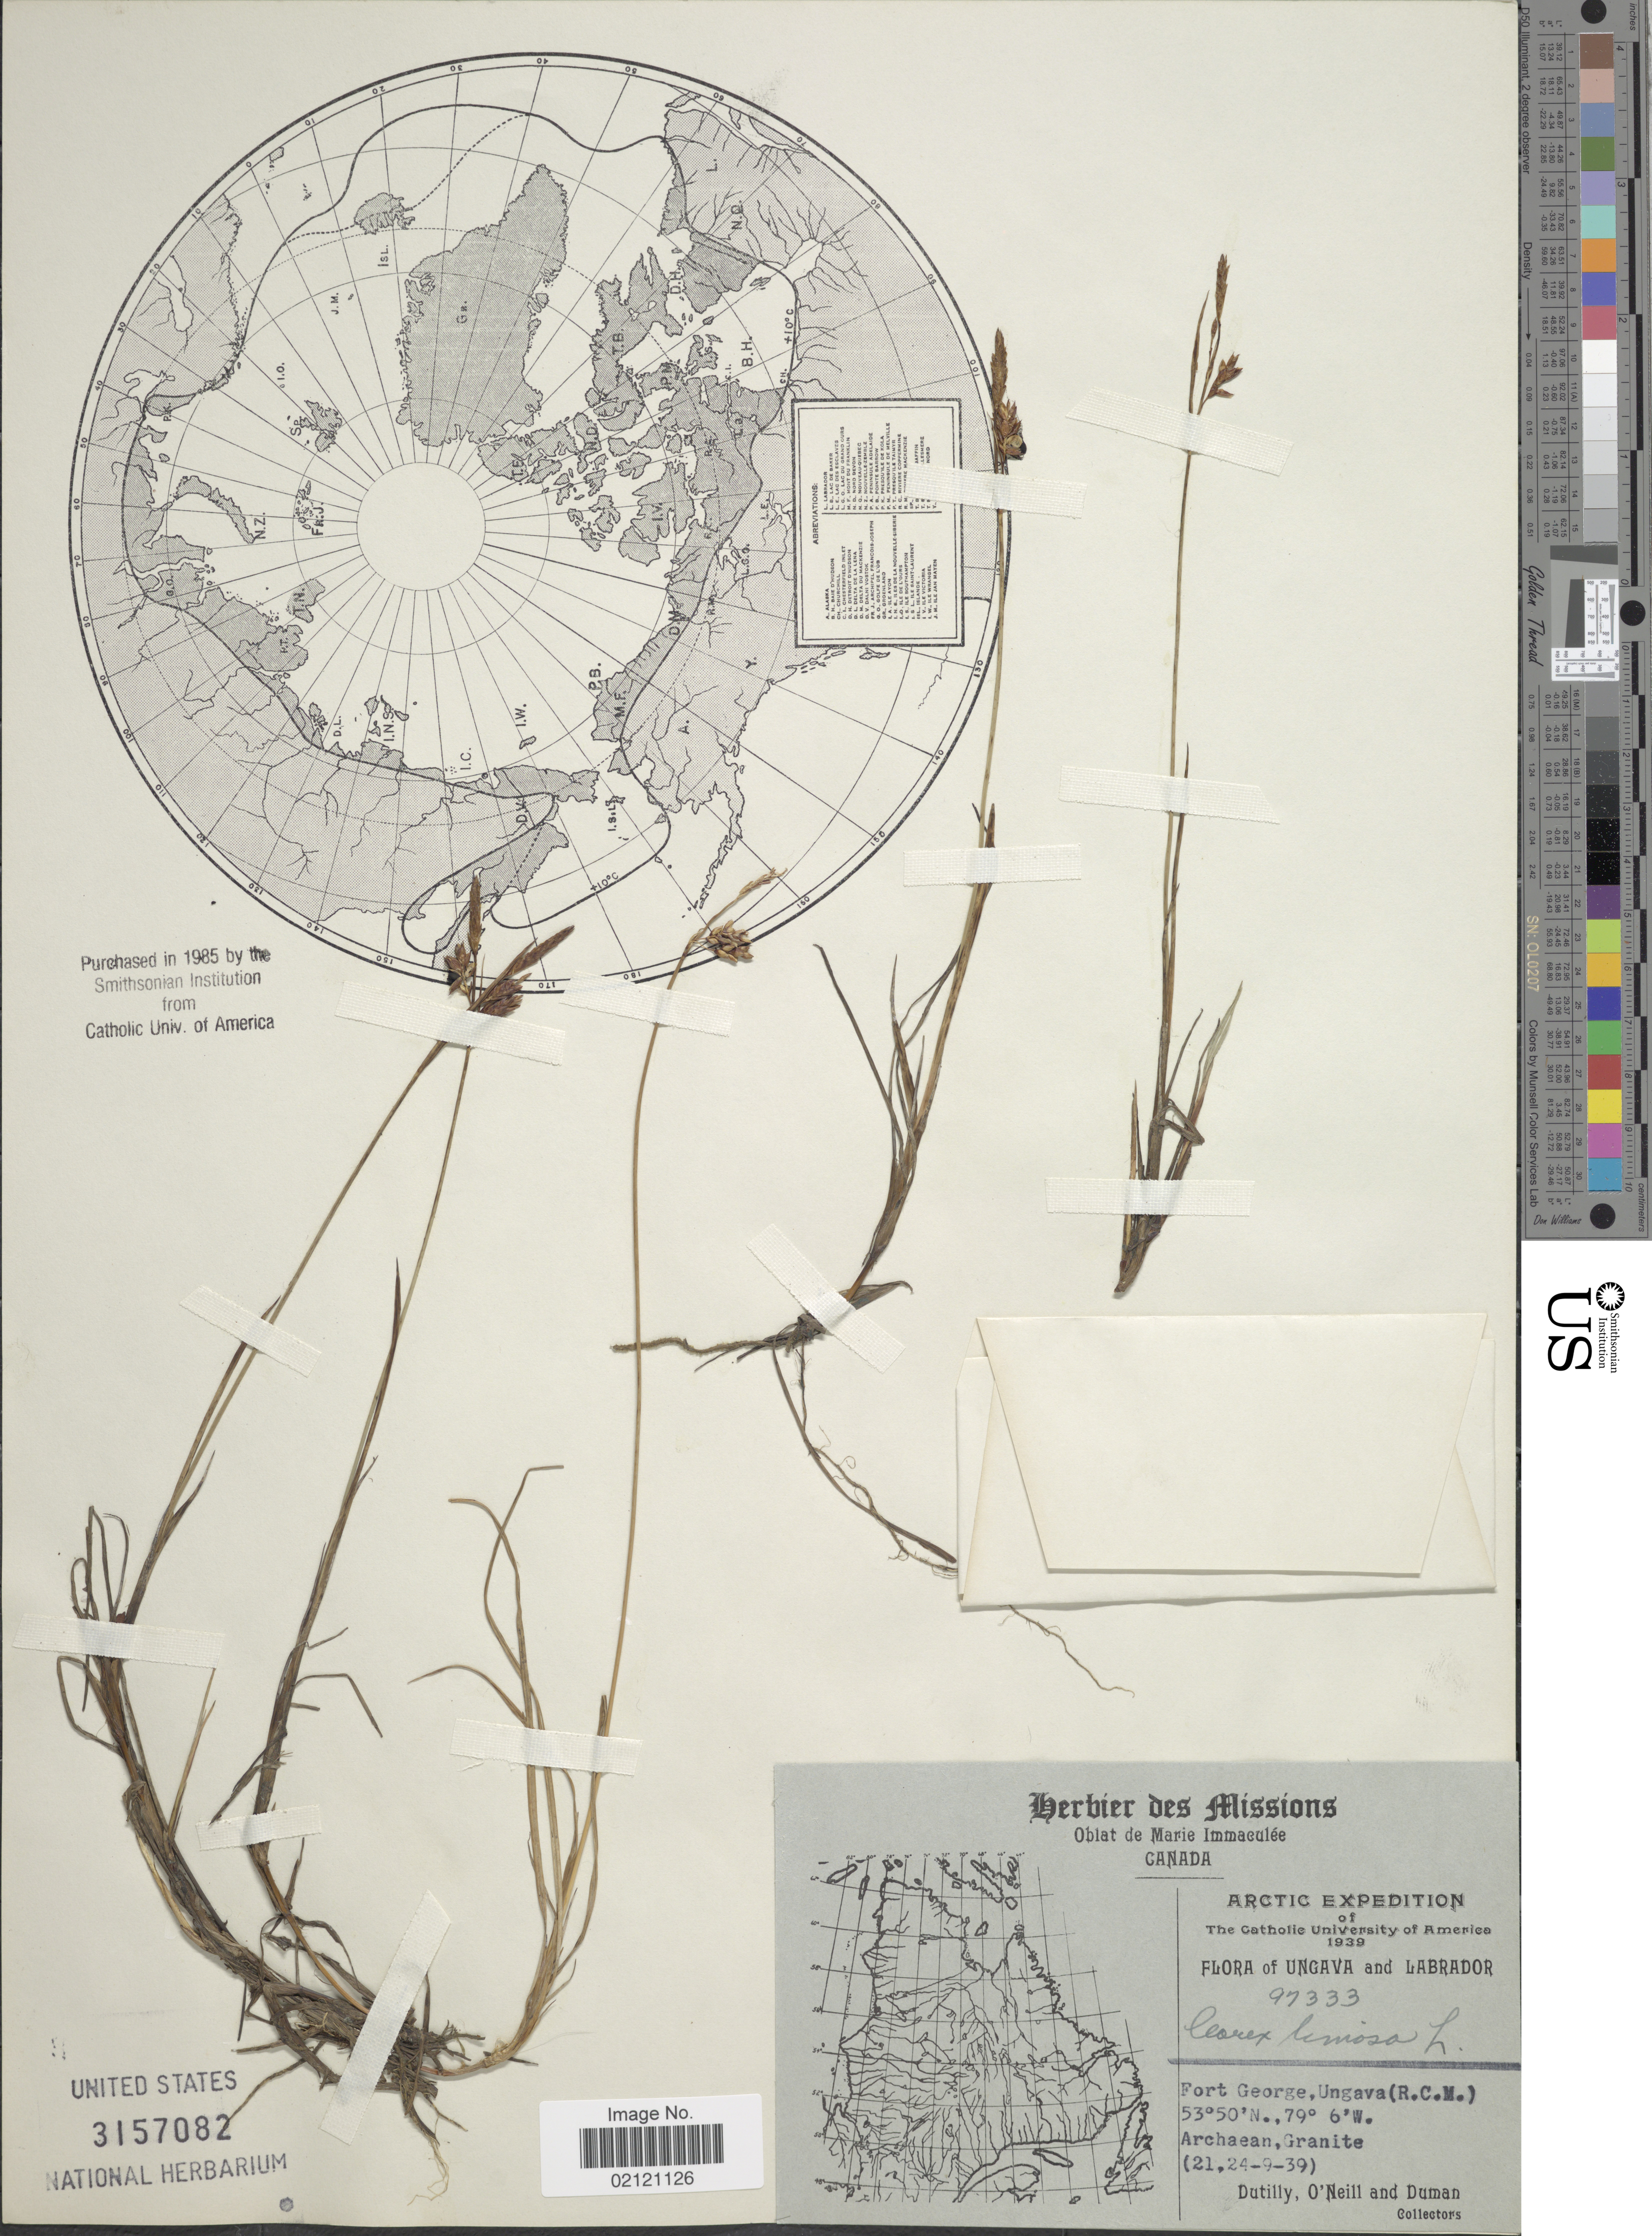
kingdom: Plantae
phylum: Tracheophyta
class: Liliopsida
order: Poales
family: Cyperaceae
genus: Carex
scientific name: Carex limosa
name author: L.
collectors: -. Dutilly, -. O'Neill & -. Duman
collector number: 97333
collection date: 1939-09-21/1939-09-24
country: Canada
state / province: Quebec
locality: Ungava and Labrador, Fort George, Ungava (R.C.M.)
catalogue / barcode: US 3157082